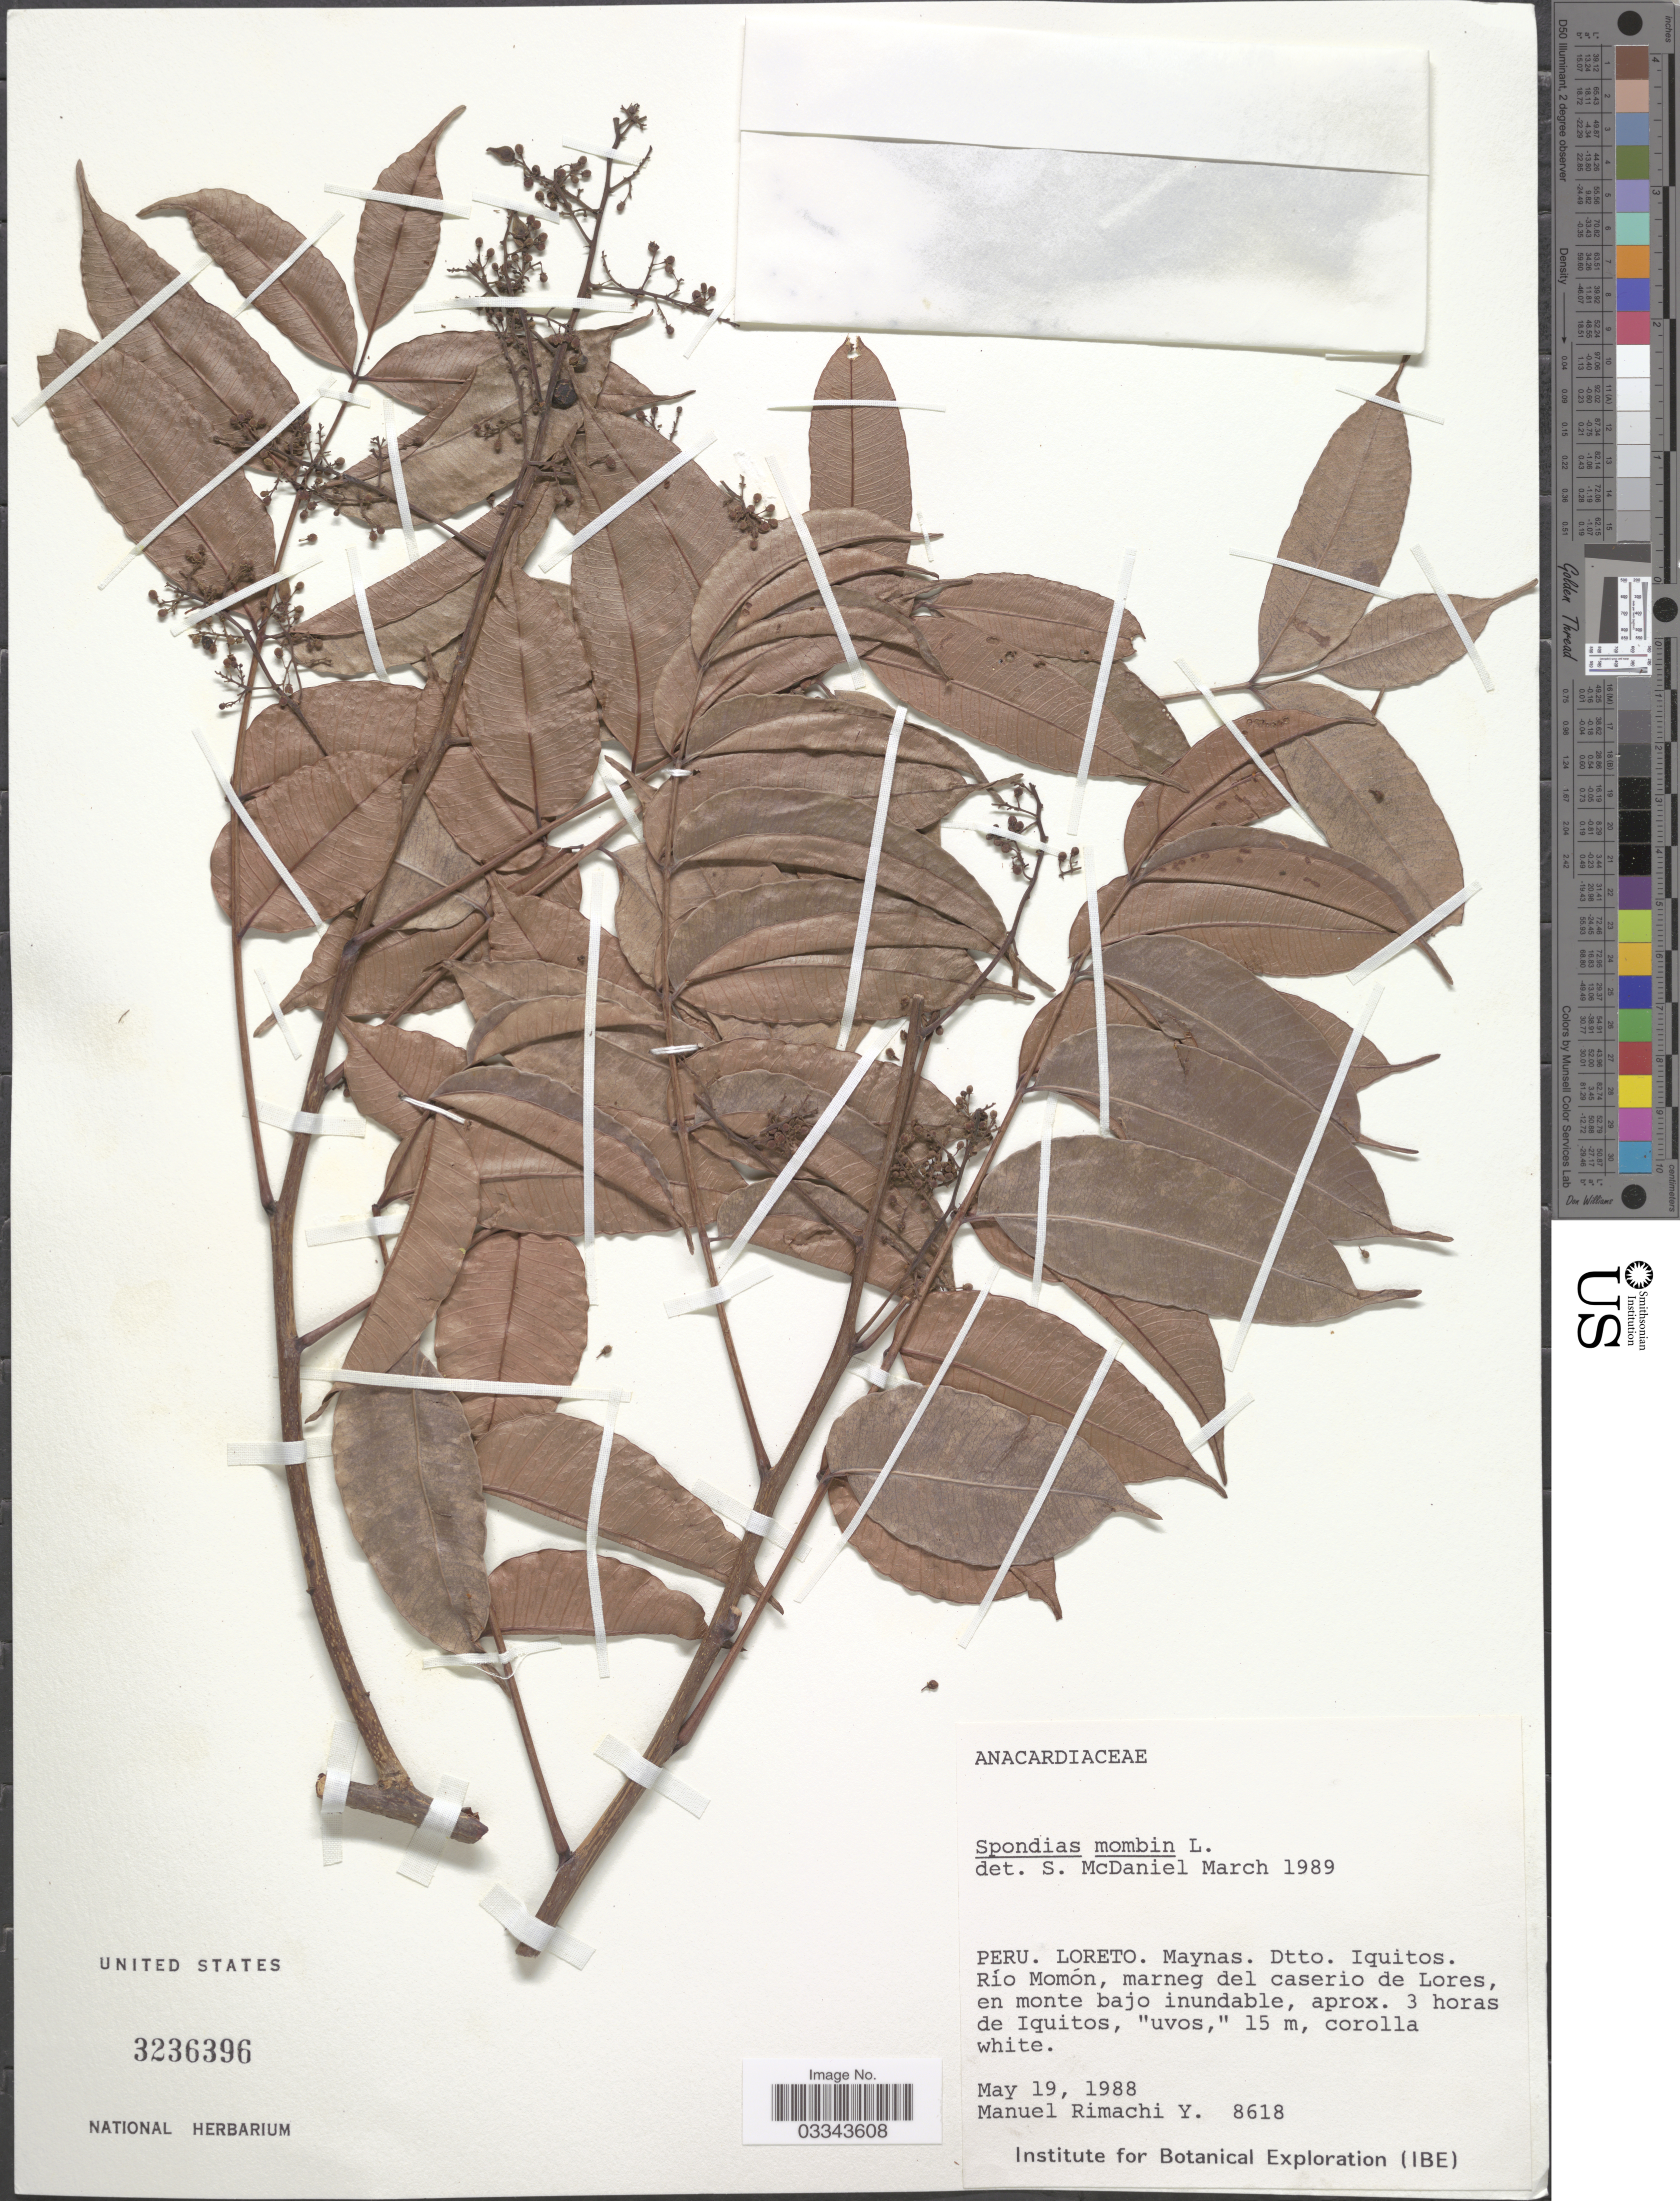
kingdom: Plantae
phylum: Tracheophyta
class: Magnoliopsida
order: Sapindales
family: Anacardiaceae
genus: Spondias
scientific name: Spondias mombin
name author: L.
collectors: M. Rimachi Y.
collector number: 8618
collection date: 1988-05-19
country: Peru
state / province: Loreto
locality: Maynas. Dtto. Iquitos. Río Momón, marneg del caserio de Lores, en monte bajo inundable, aprox. 3 horas de Iquitos.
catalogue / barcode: US 3236396